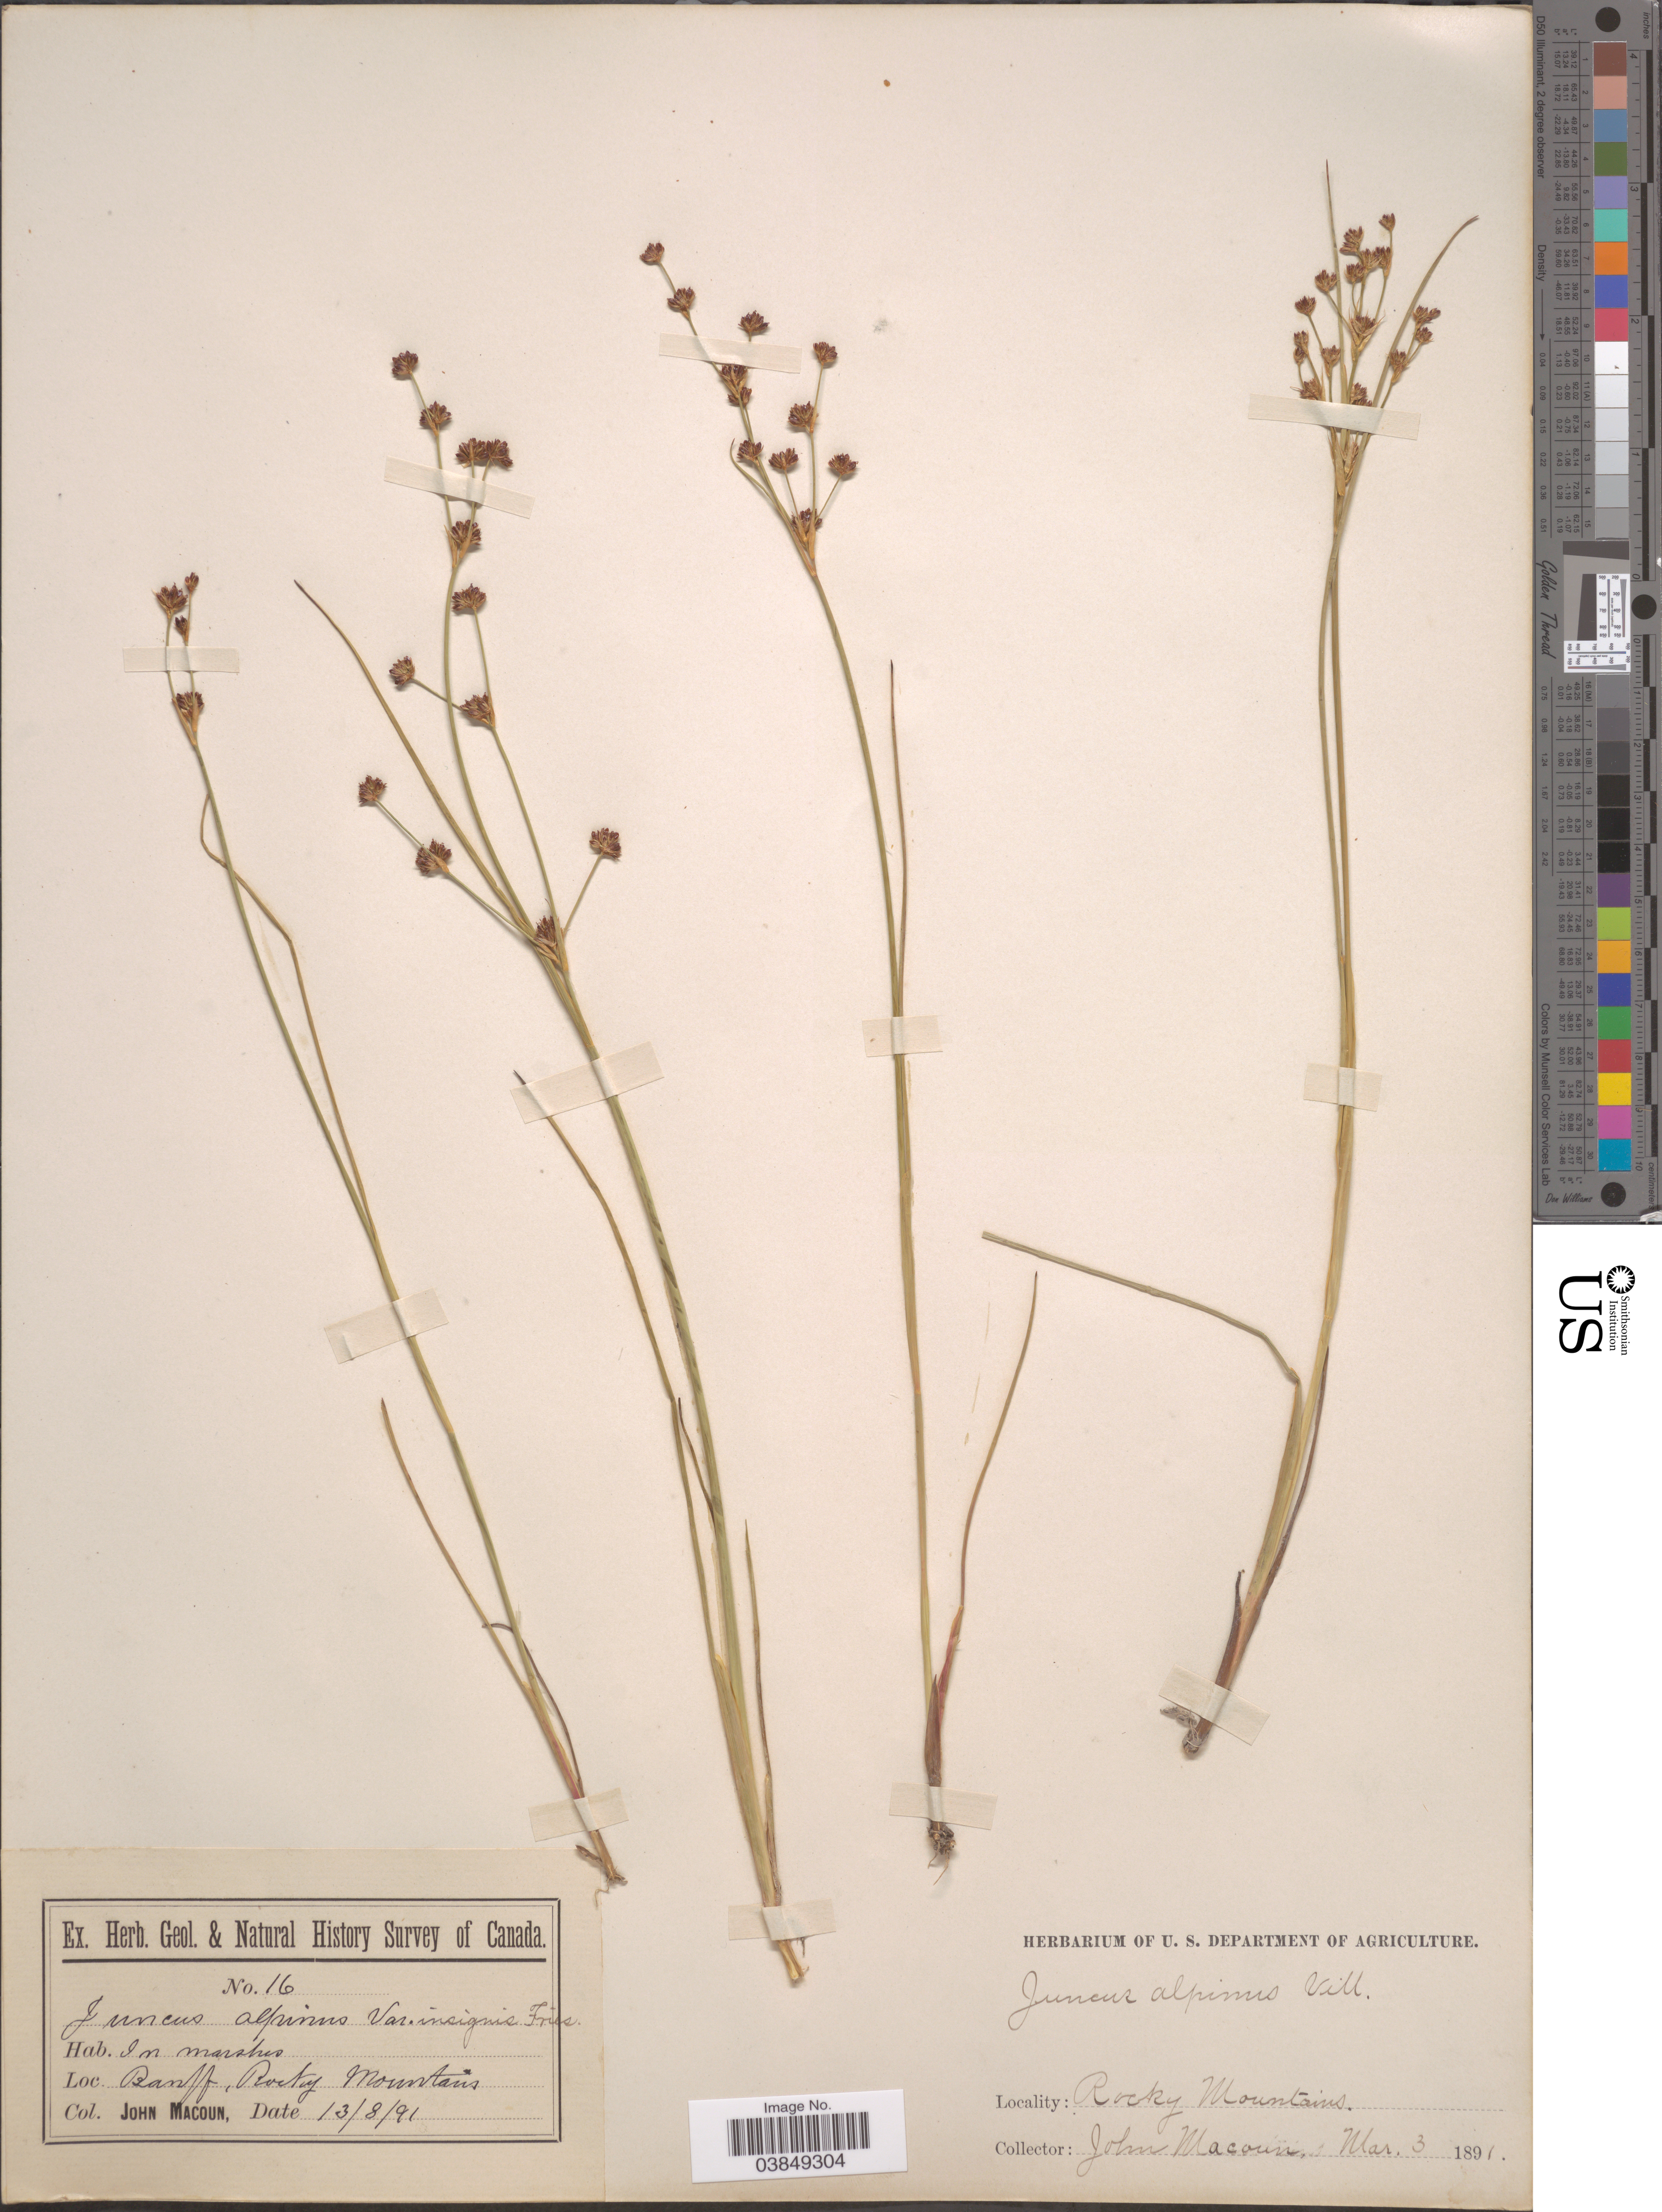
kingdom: Plantae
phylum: Tracheophyta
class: Liliopsida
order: Poales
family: Juncaceae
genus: Juncus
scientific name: Juncus richardsonianus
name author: Schult. & Schult. f.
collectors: J. Macoun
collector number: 16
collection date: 1891-08-13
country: Canada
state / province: Alberta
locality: Banff, Rocky Mountains.